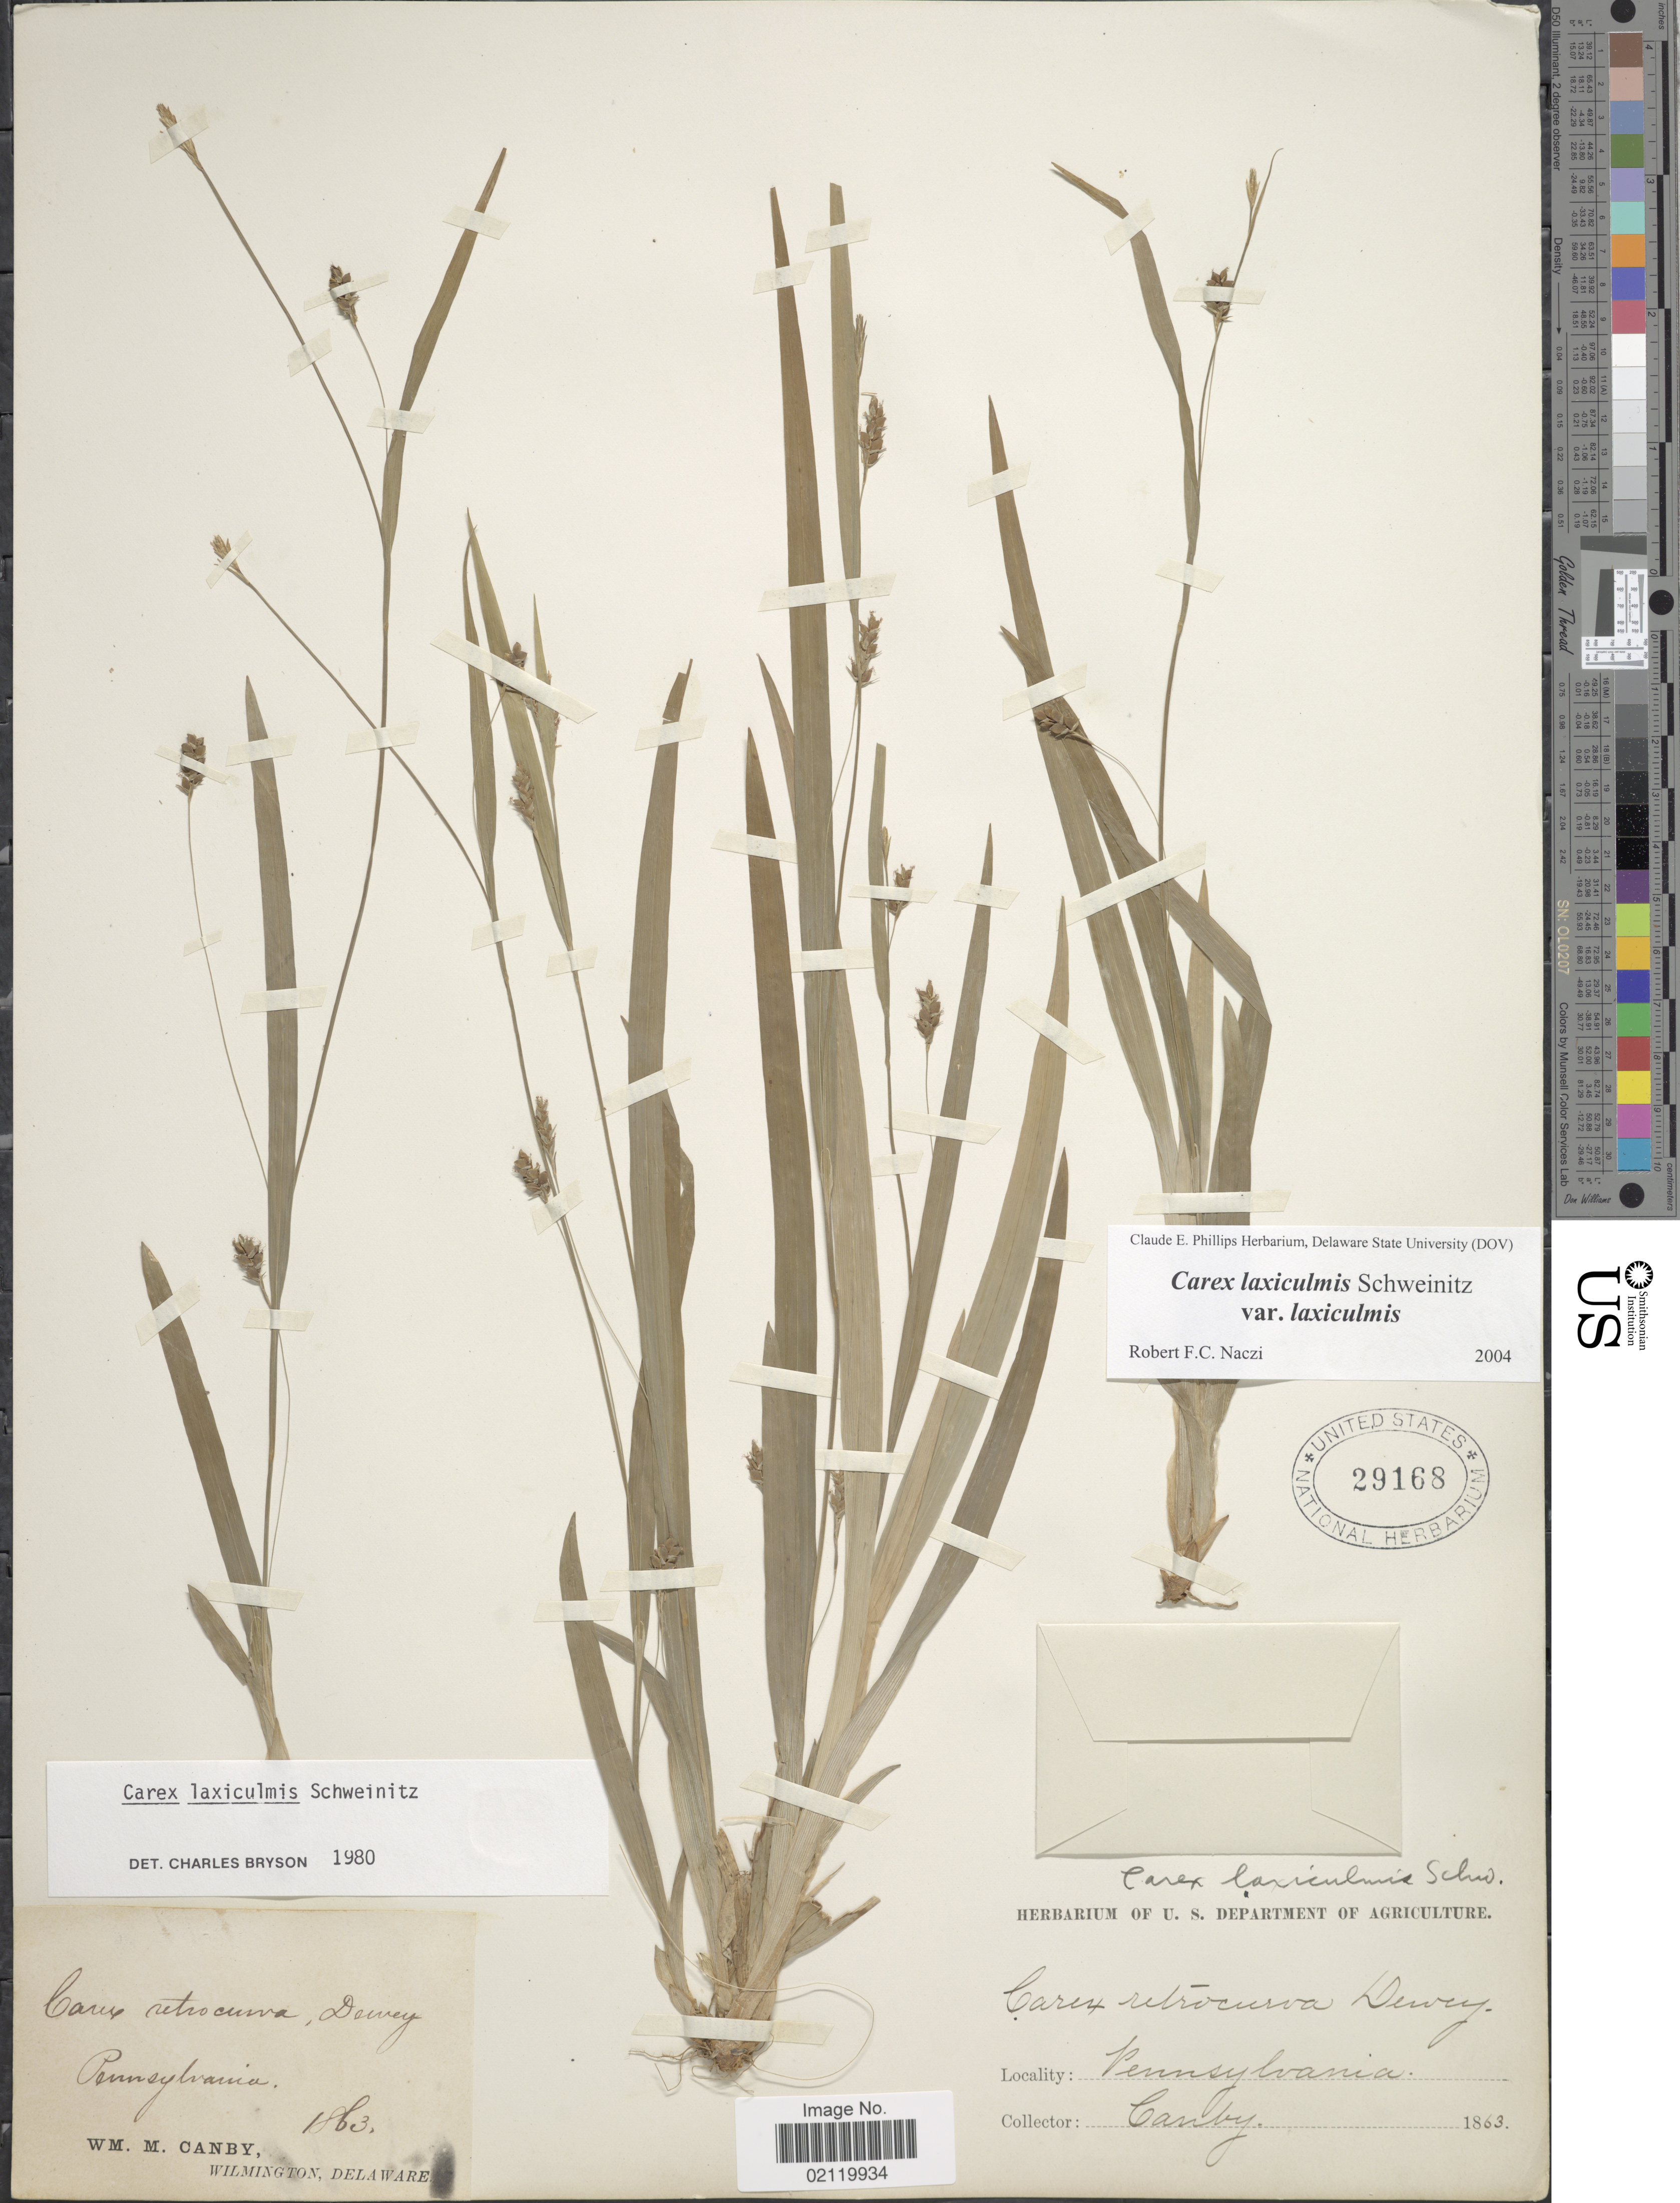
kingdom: Plantae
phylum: Tracheophyta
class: Liliopsida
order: Poales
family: Cyperaceae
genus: Carex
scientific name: Carex laxiculmis var. laxiculmis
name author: Schwein.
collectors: W. M. Canby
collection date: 1863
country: United States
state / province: Pennsylvania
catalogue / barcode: US 29168